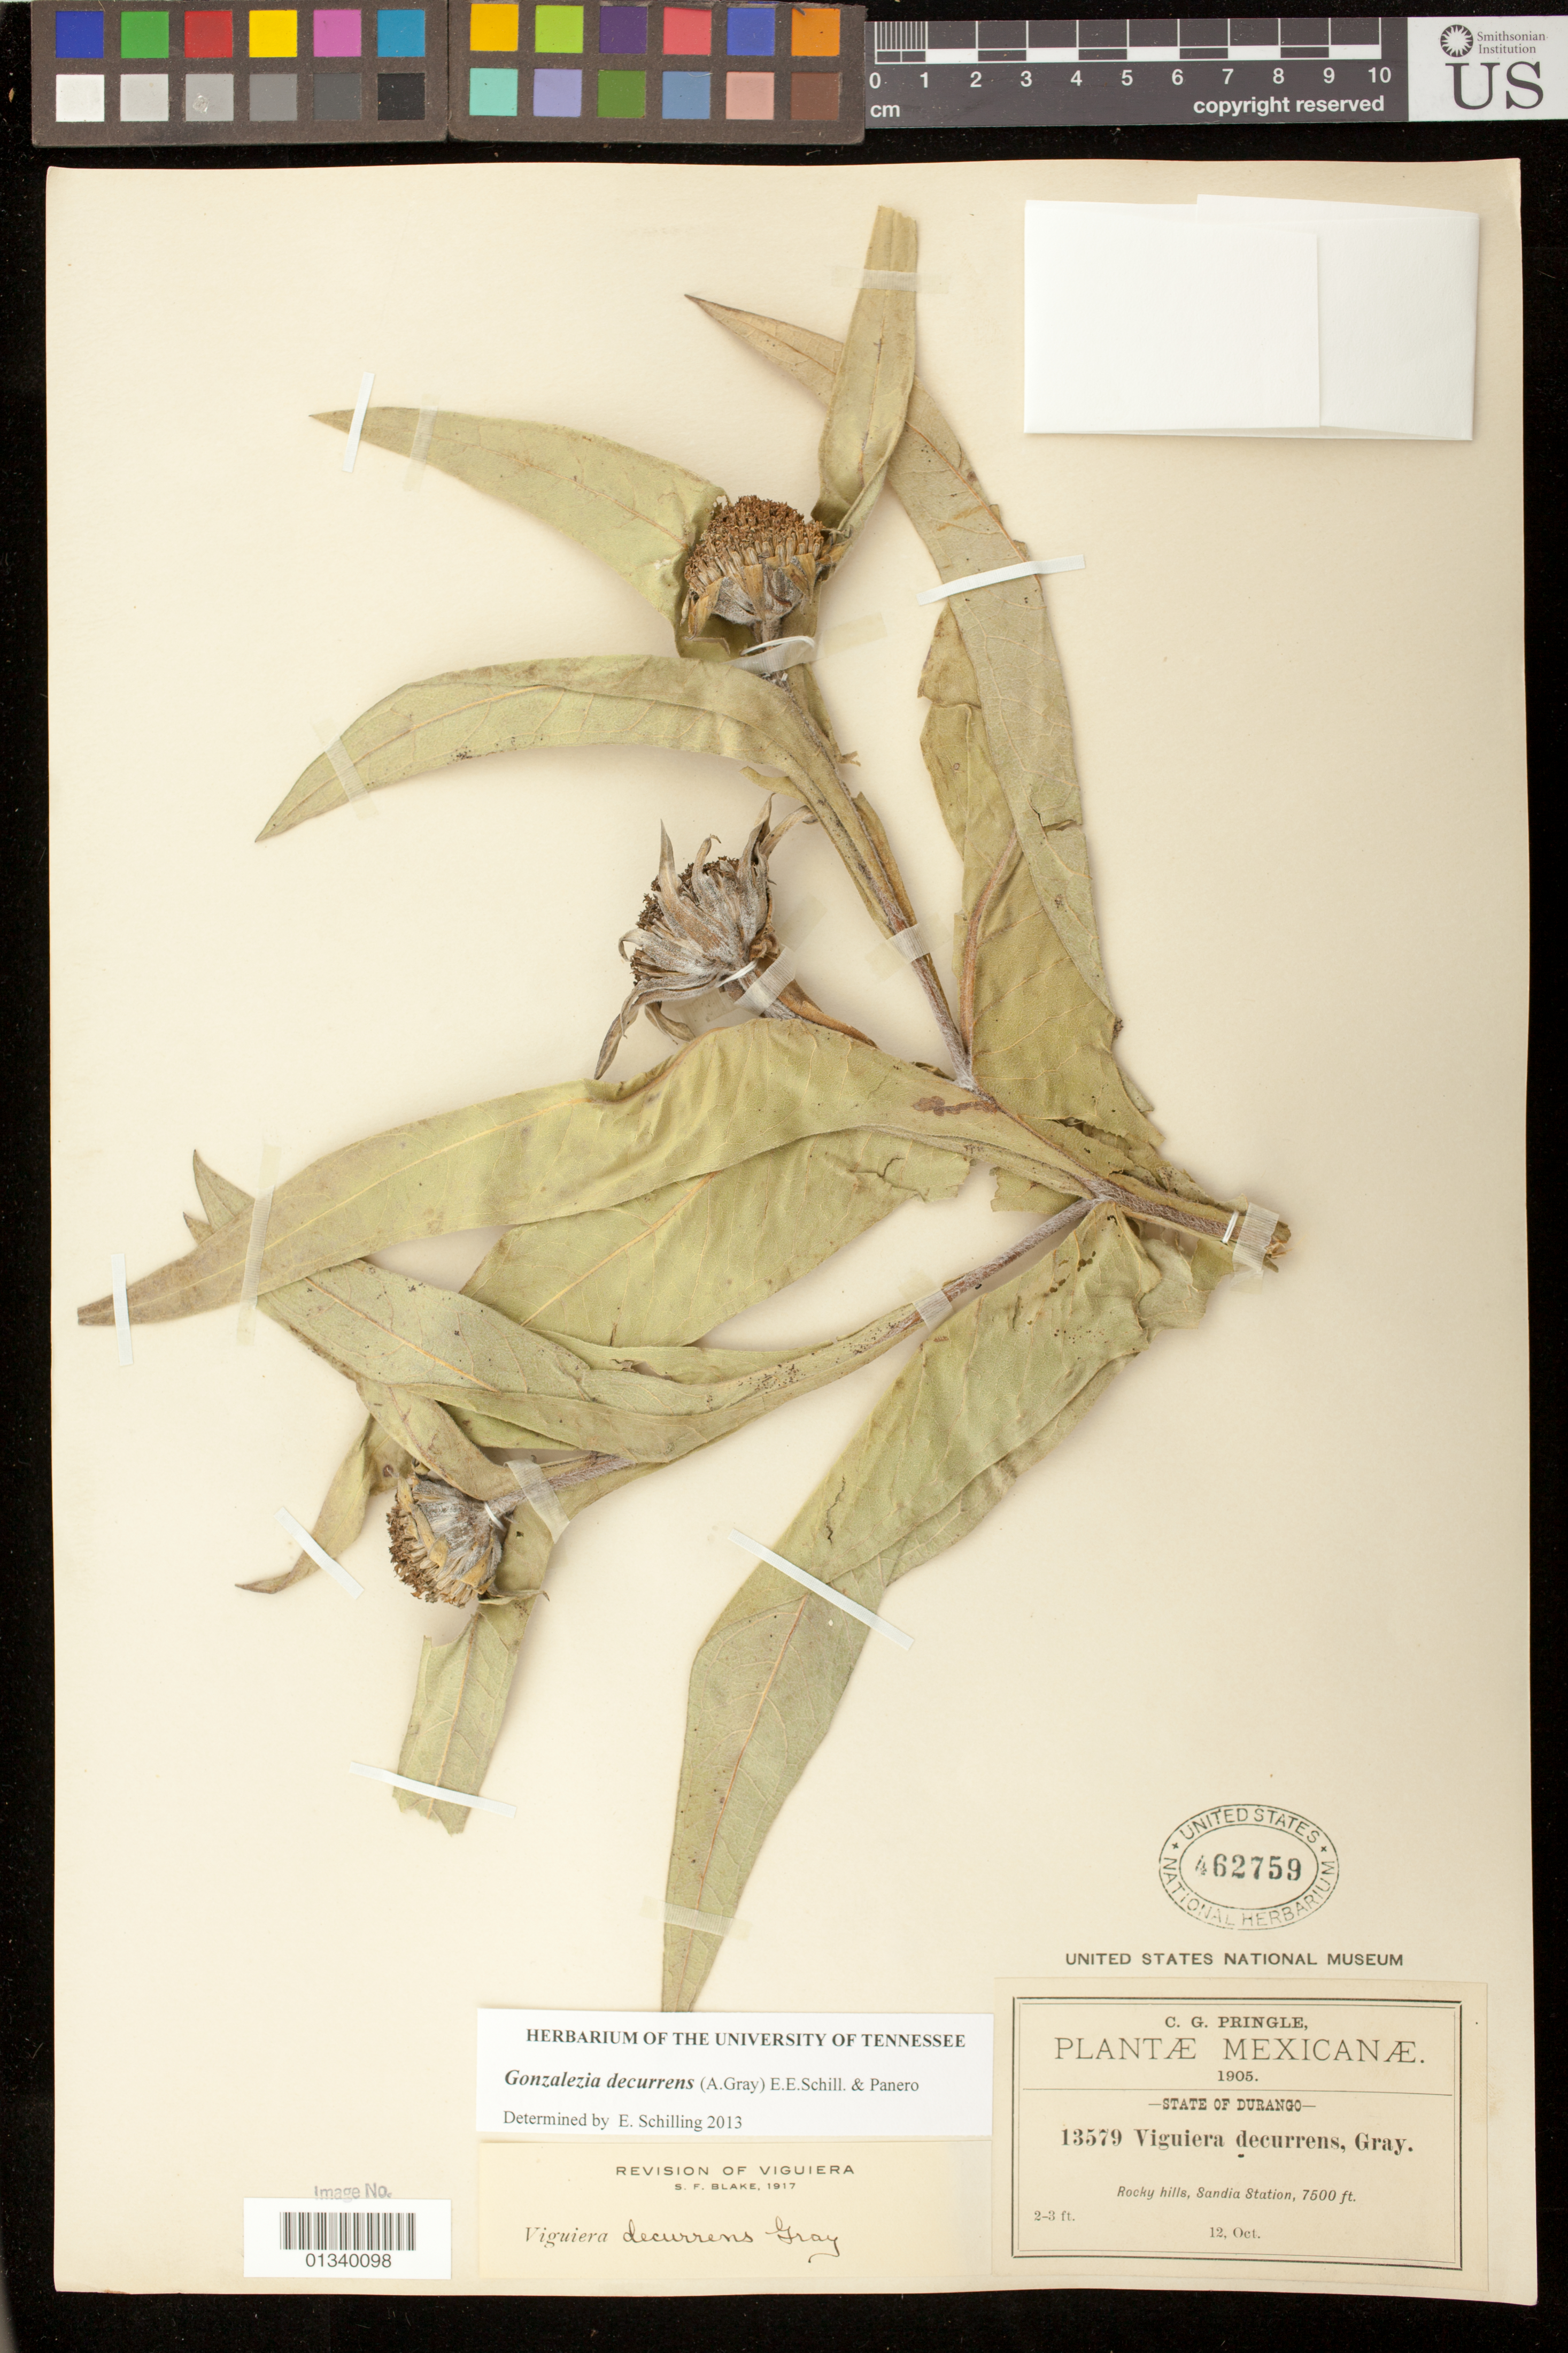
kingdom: Plantae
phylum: Tracheophyta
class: Magnoliopsida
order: Asterales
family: Asteraceae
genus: Gonzalezia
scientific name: Gonzalezia decurrens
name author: (A. Gray) E.E. Schill. & Panero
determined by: Schilling, E. E.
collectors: C. G. Pringle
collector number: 13579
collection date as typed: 12 Oct 1905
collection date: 1905-10-12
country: Mexico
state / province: Durango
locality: Sandia Station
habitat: Rocky hills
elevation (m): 2286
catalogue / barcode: US 462759